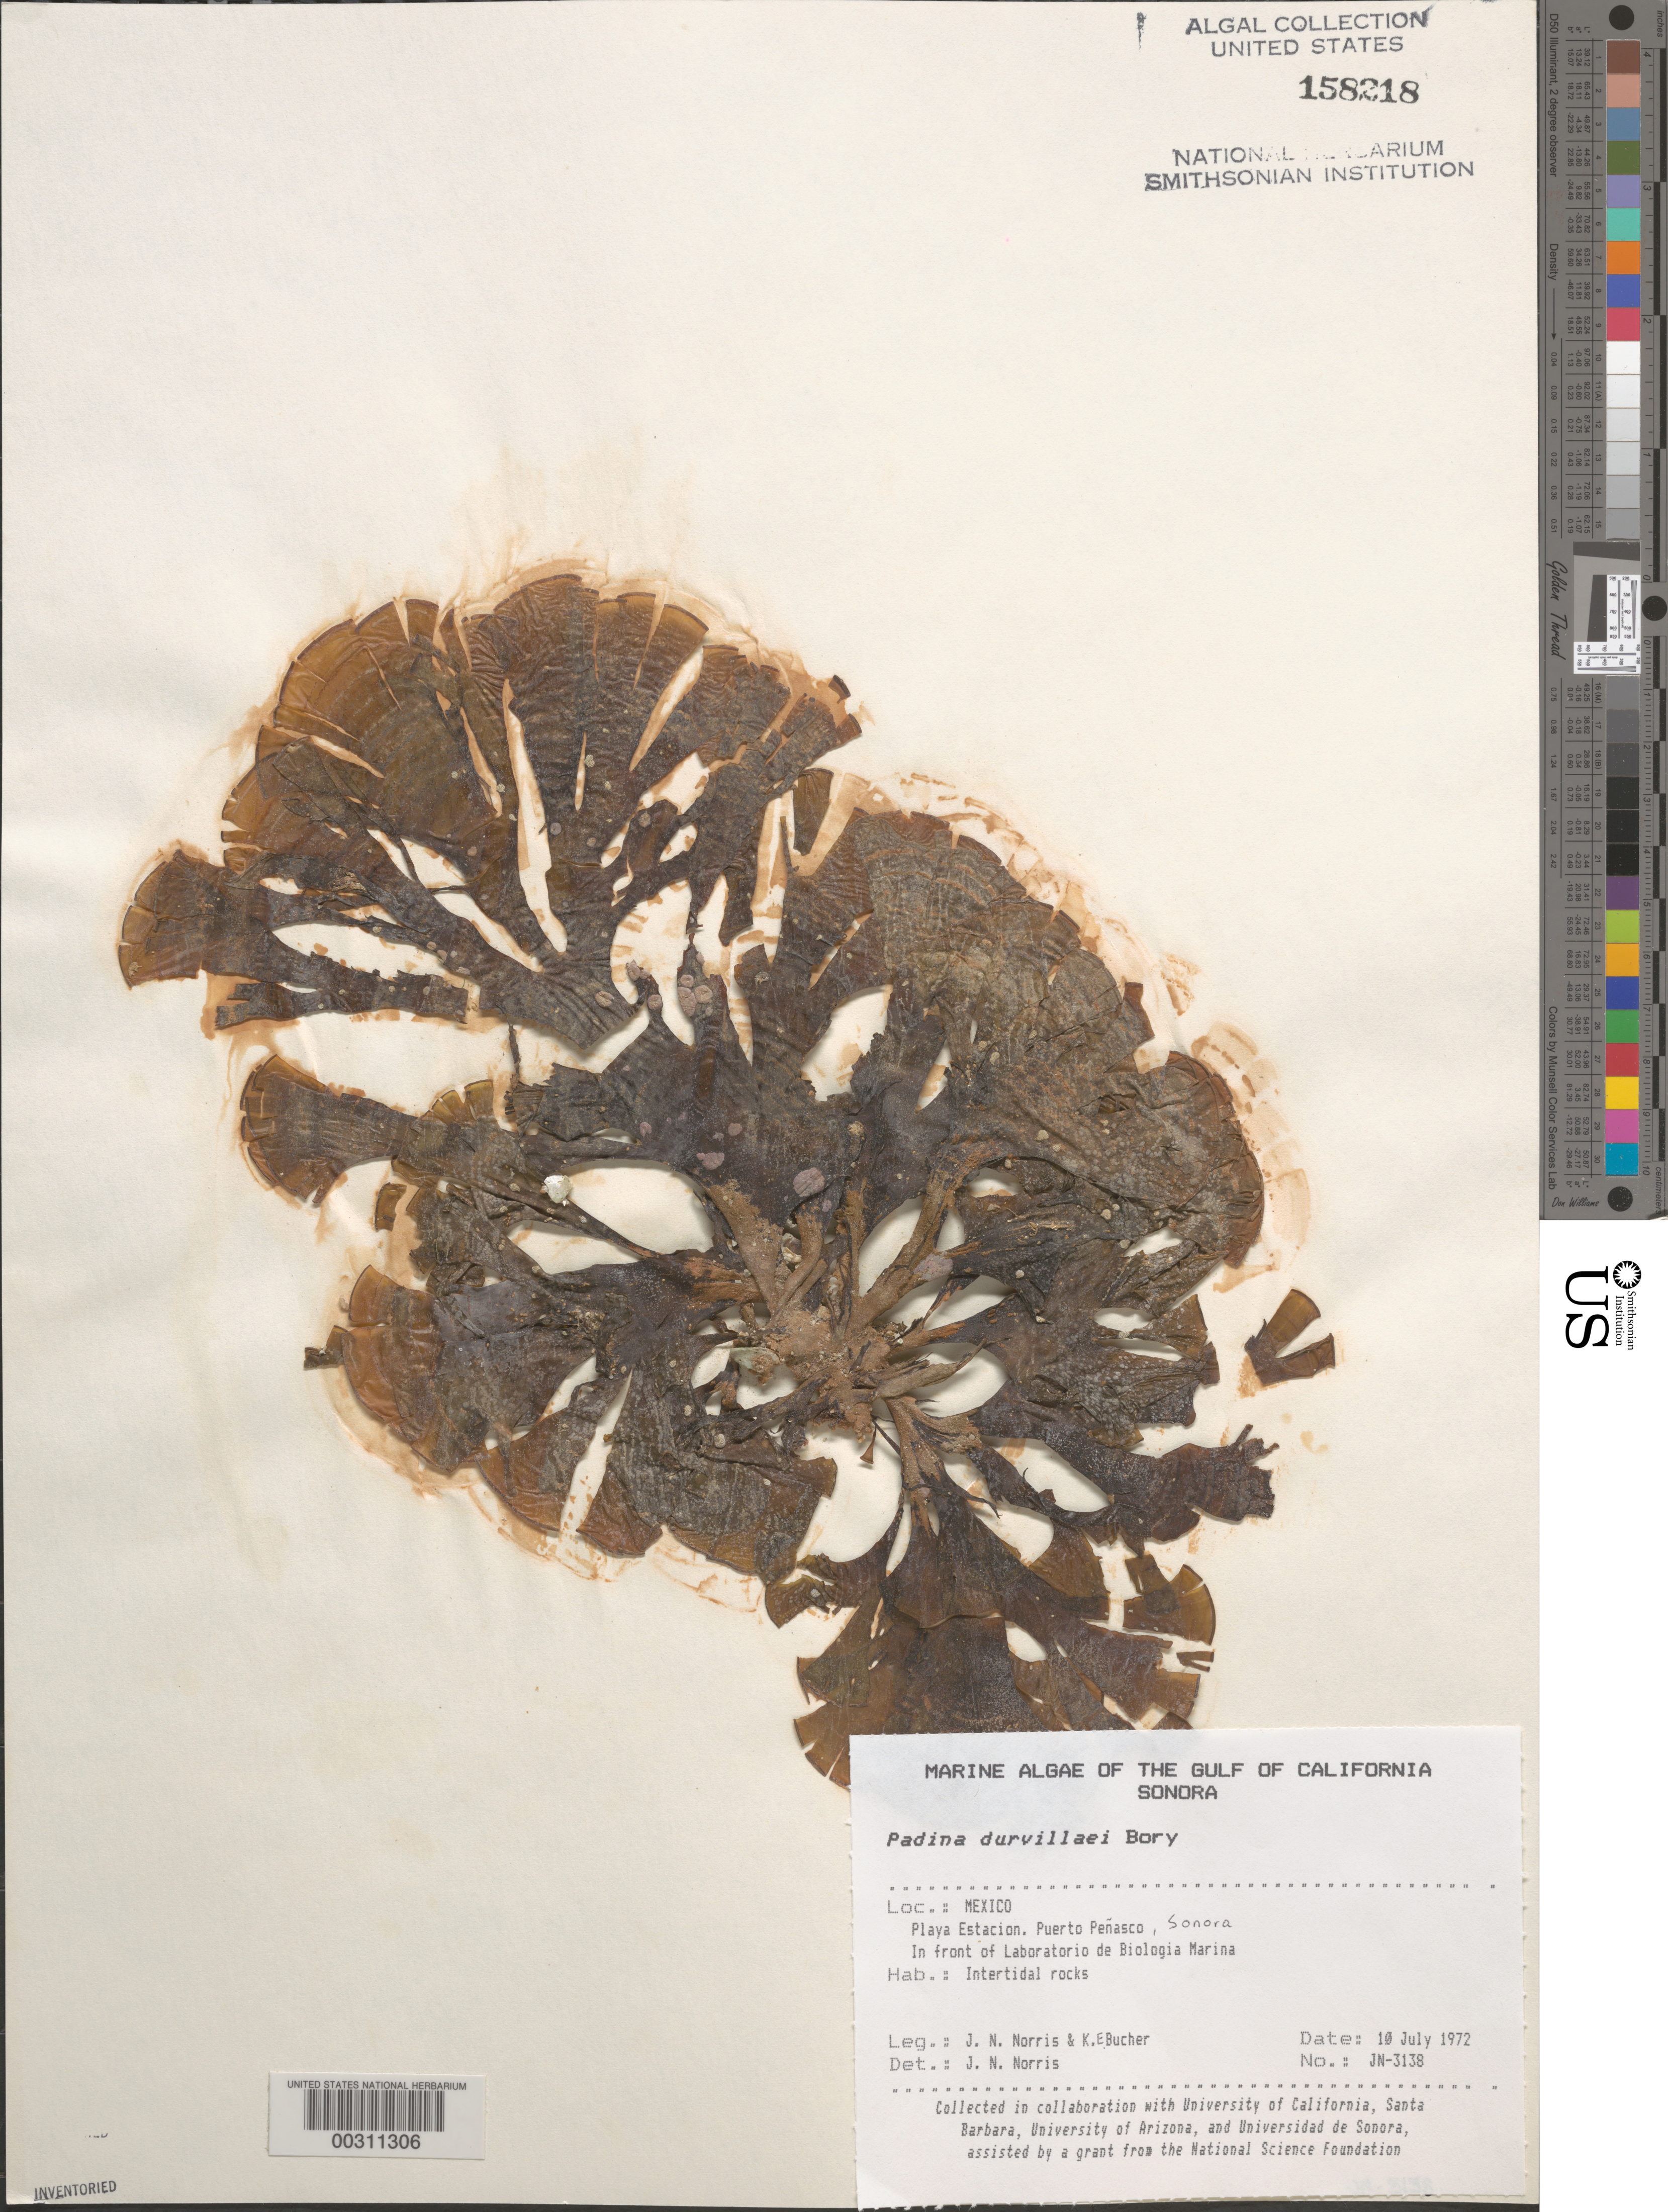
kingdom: Chromista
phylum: Ochrophyta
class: Phaeophyceae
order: Dictyotales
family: Dictyotaceae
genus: Padina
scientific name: Padina durvillaei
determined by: Norris, James N.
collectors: J. N. Norris & K. E. Bucher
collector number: JN-3138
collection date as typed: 10 Jul 1972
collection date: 1972-07-10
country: Mexico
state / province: Sonora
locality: Playa Estacion, Puerto Penasco, marine station shore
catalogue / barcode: US 158218